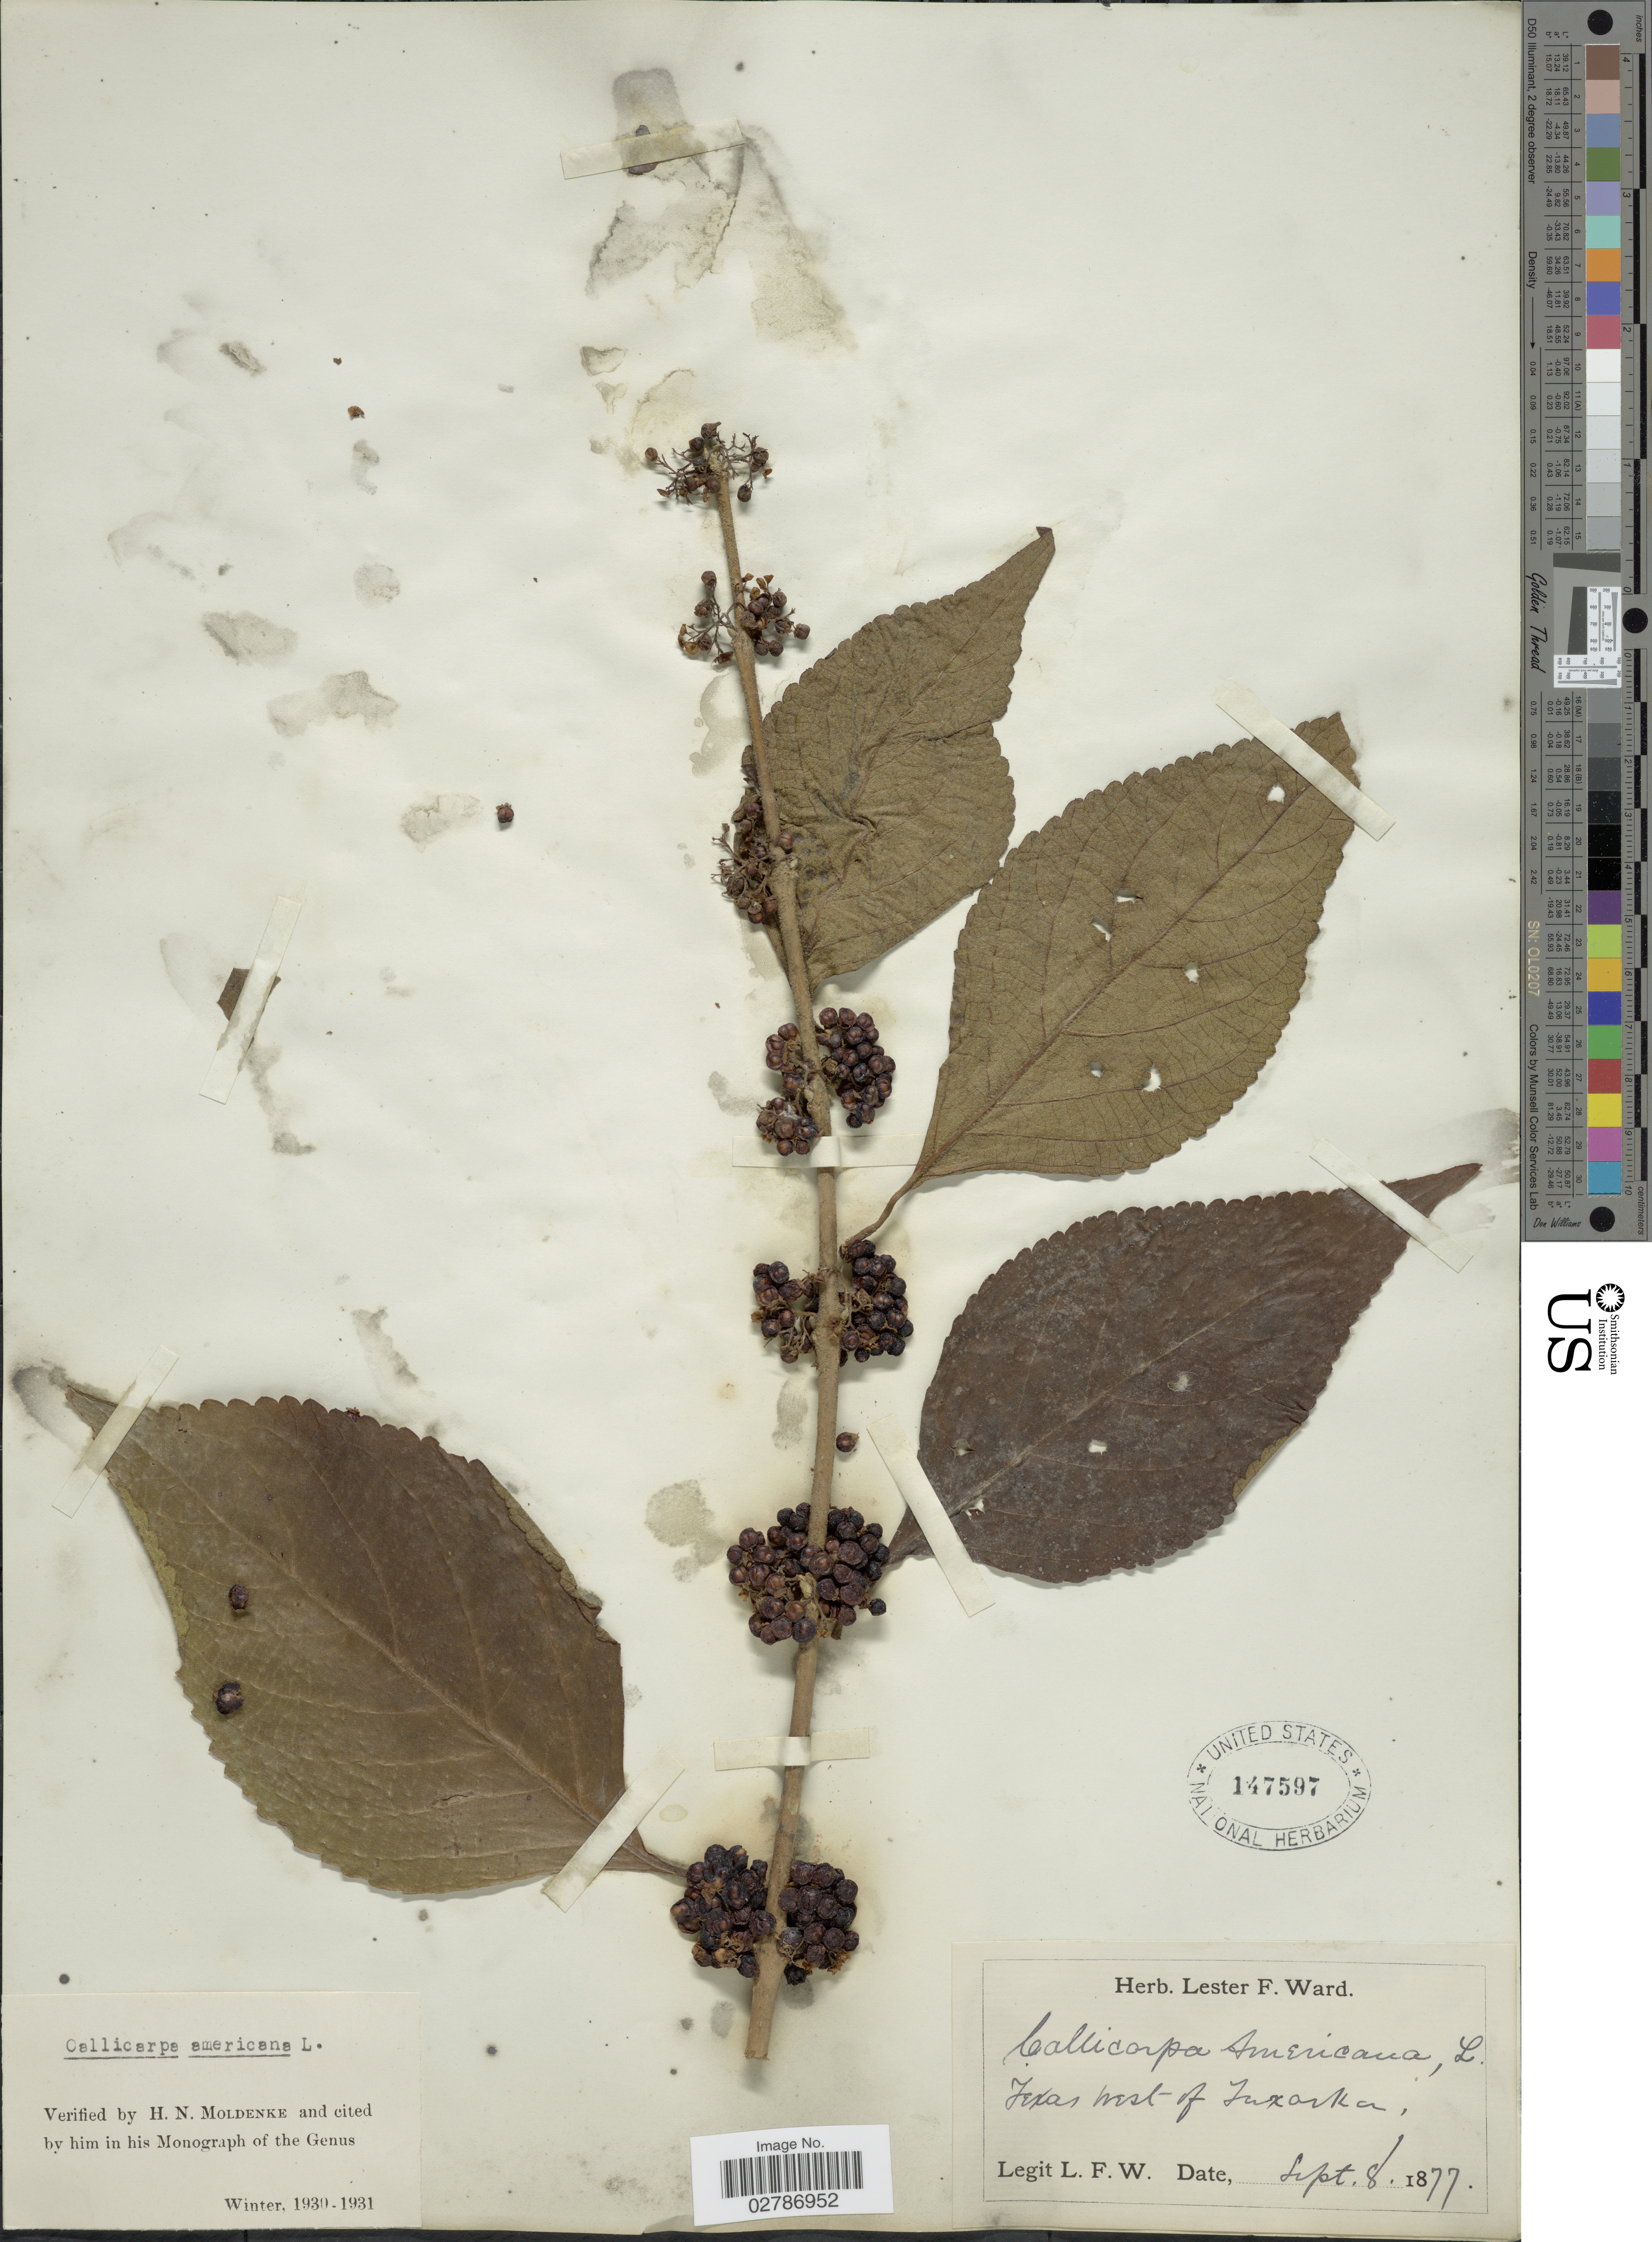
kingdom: Plantae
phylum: Tracheophyta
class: Magnoliopsida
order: Lamiales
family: Lamiaceae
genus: Callicarpa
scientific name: Callicarpa americana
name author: L.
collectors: L. F. Ward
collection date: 1877-09-08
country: United States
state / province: Texas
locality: West of Tuxarkana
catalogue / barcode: US 147597